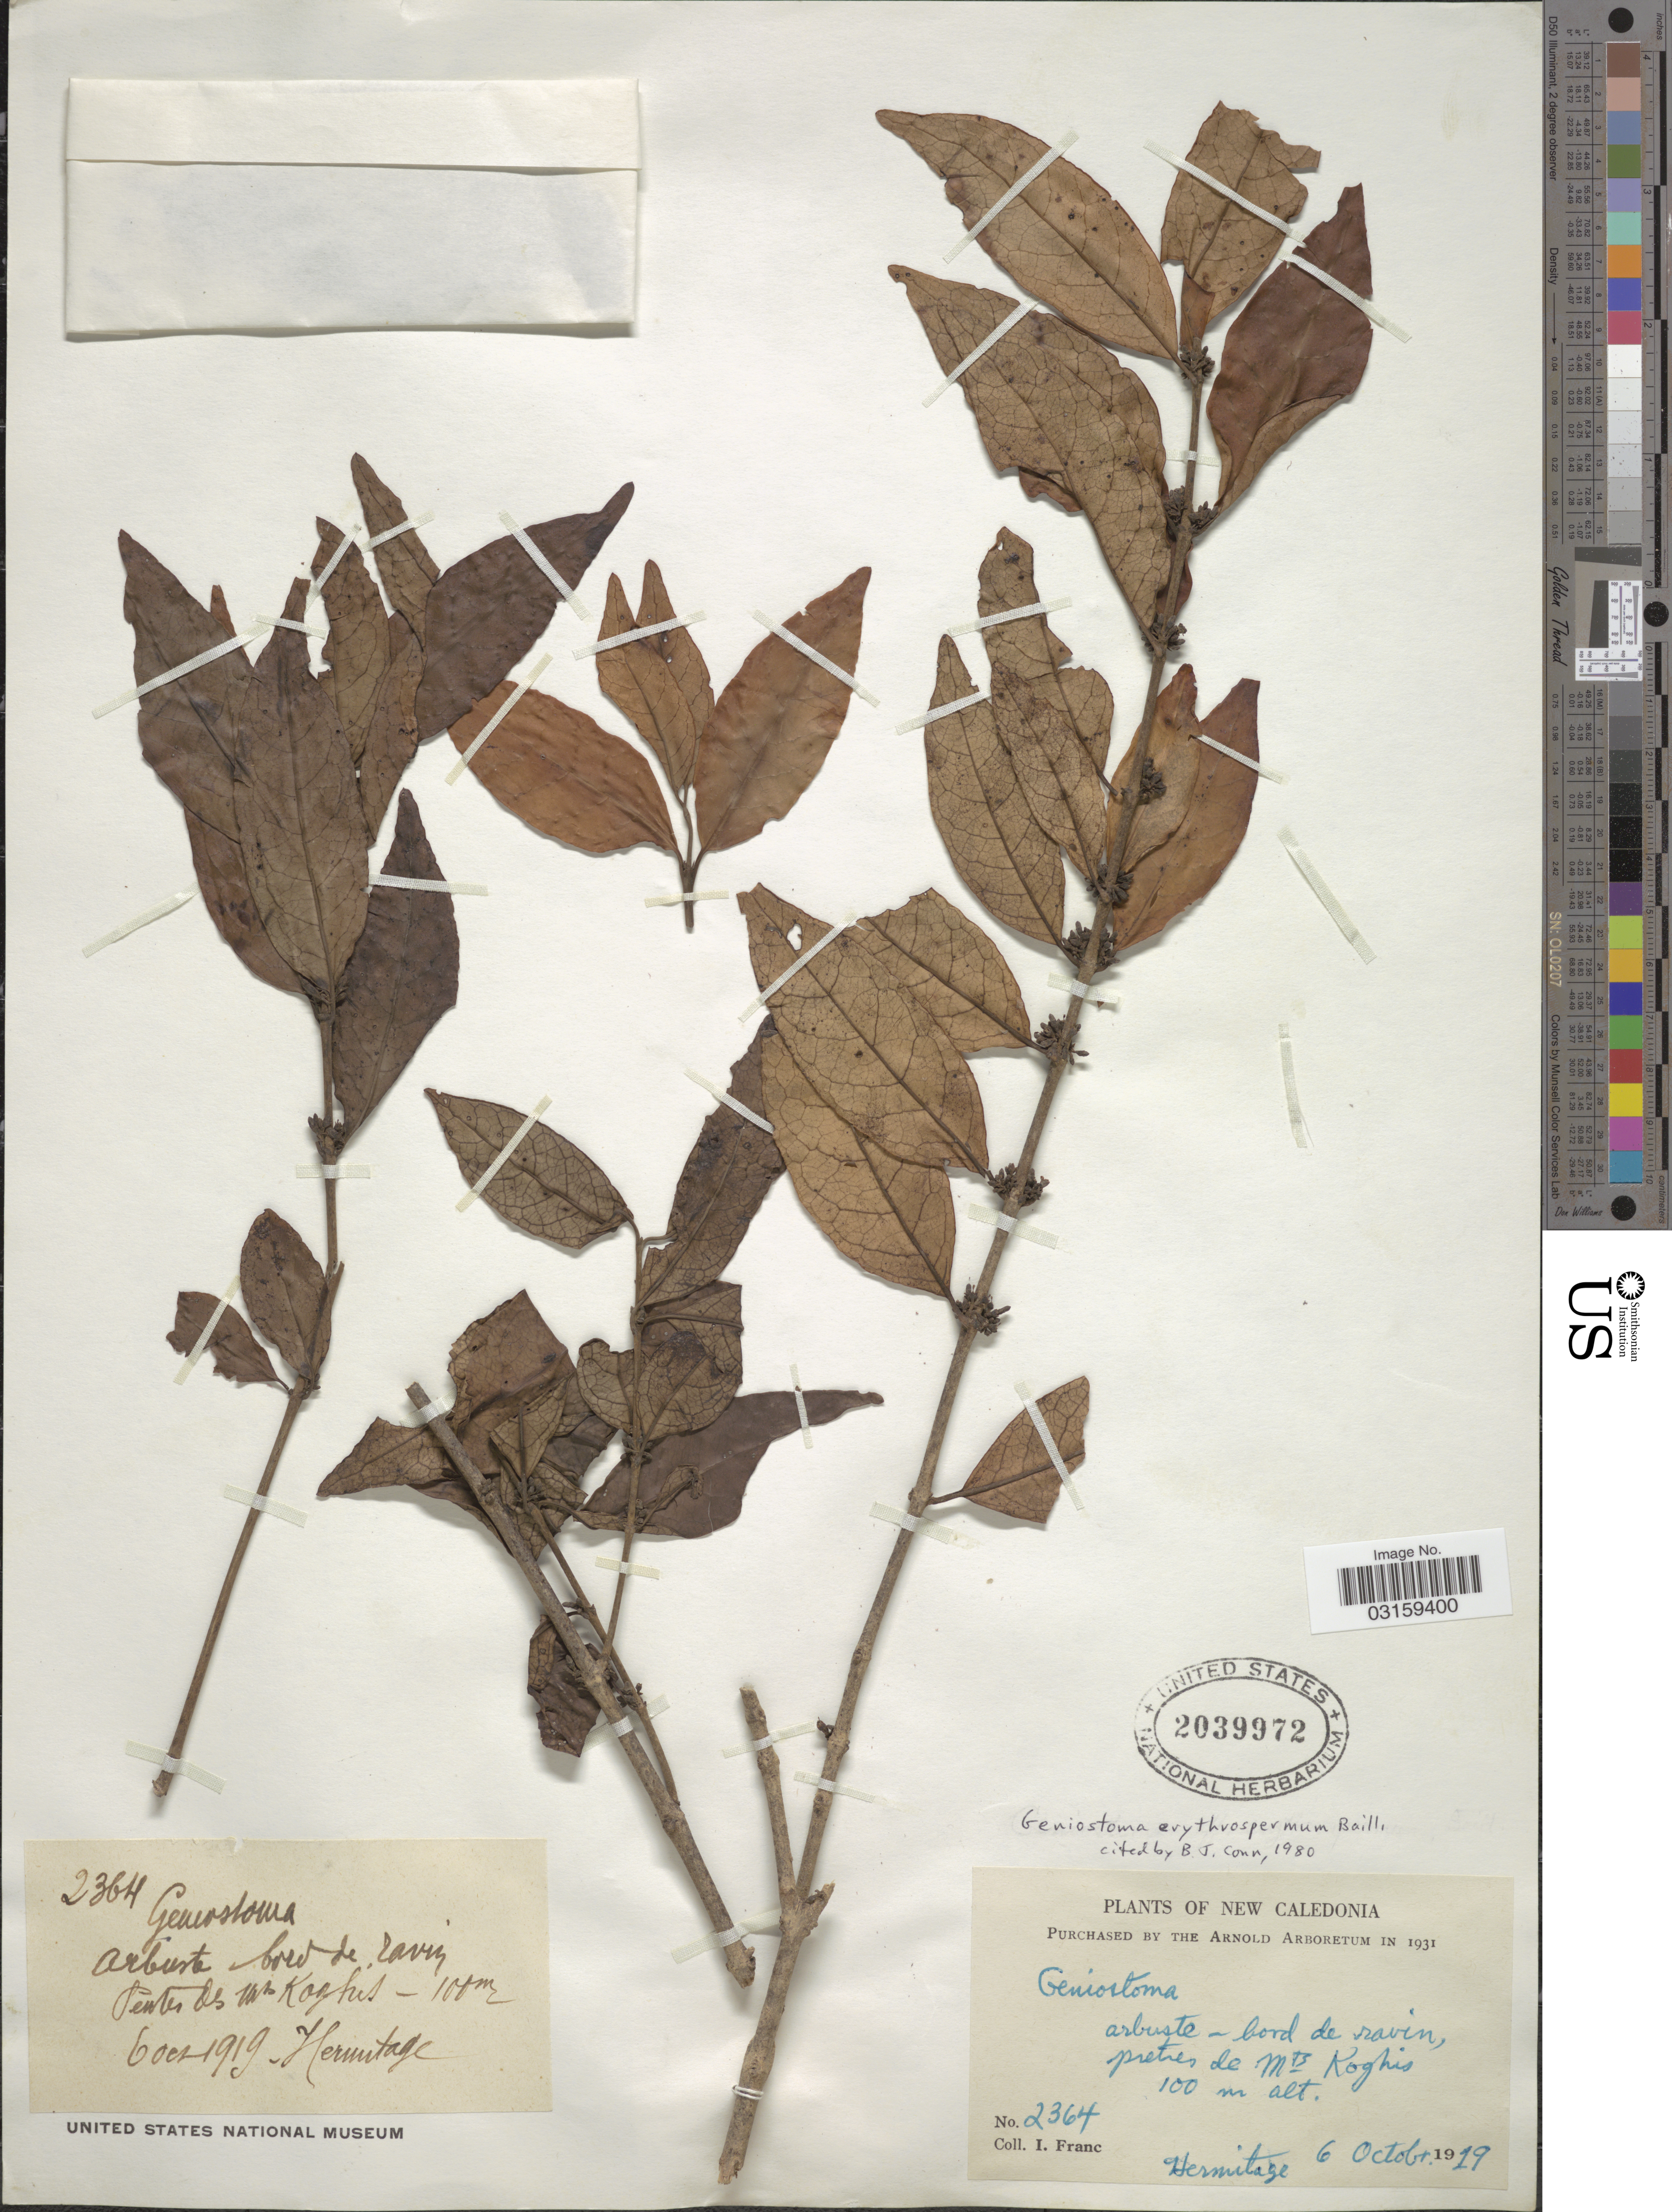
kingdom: Plantae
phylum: Tracheophyta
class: Magnoliopsida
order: Gentianales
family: Loganiaceae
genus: Geniostoma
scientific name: Geniostoma erythrosperma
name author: Baill.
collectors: I. Franc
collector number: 2364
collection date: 1919-10-06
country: New Caledonia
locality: Bord de ravin, pentes de Mt. Koghis. Hermitage.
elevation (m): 100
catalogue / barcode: US 2039972